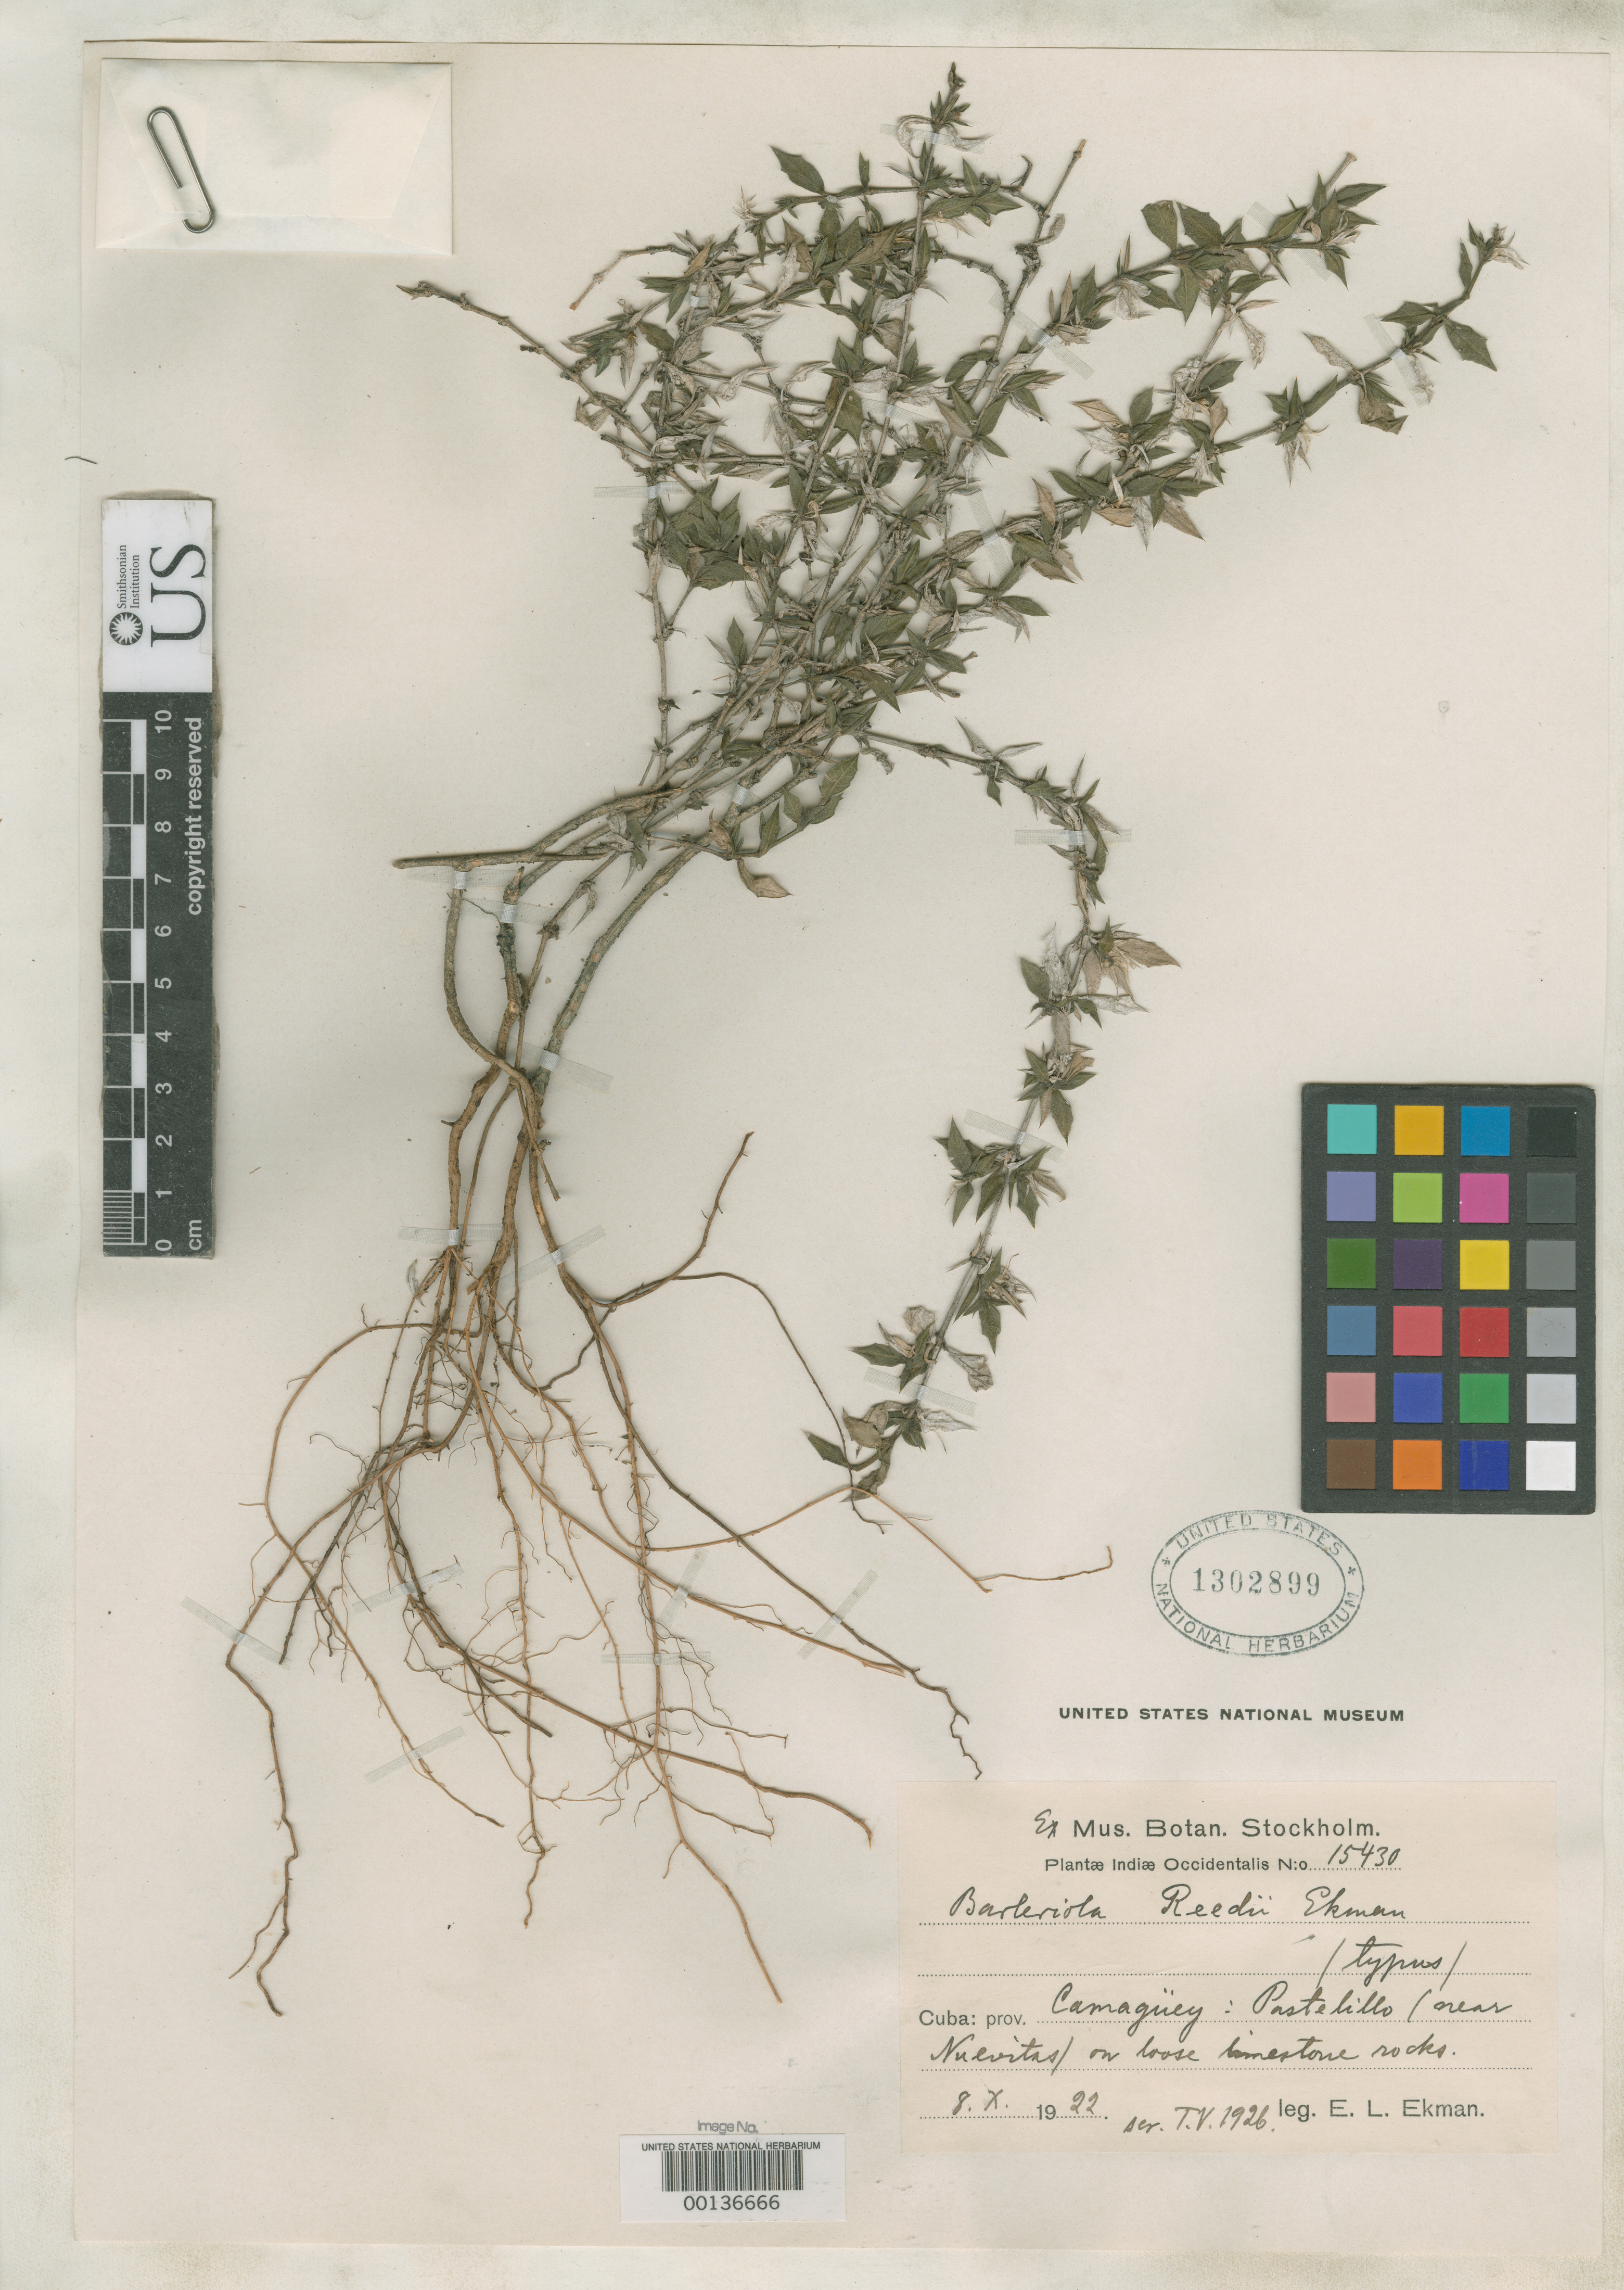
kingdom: Plantae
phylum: Tracheophyta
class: Magnoliopsida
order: Lamiales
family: Acanthaceae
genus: Barleriola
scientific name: Barleriola reedii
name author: Ekman ex Urb.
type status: Isotype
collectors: E. L. Ekman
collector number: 15430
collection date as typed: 08 Oct 1922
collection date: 1922-10-08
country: Cuba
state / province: Camagüey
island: Greater Antilles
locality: Nuevitas, prope Nuevitas Adpastelillo.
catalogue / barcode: US 1302899